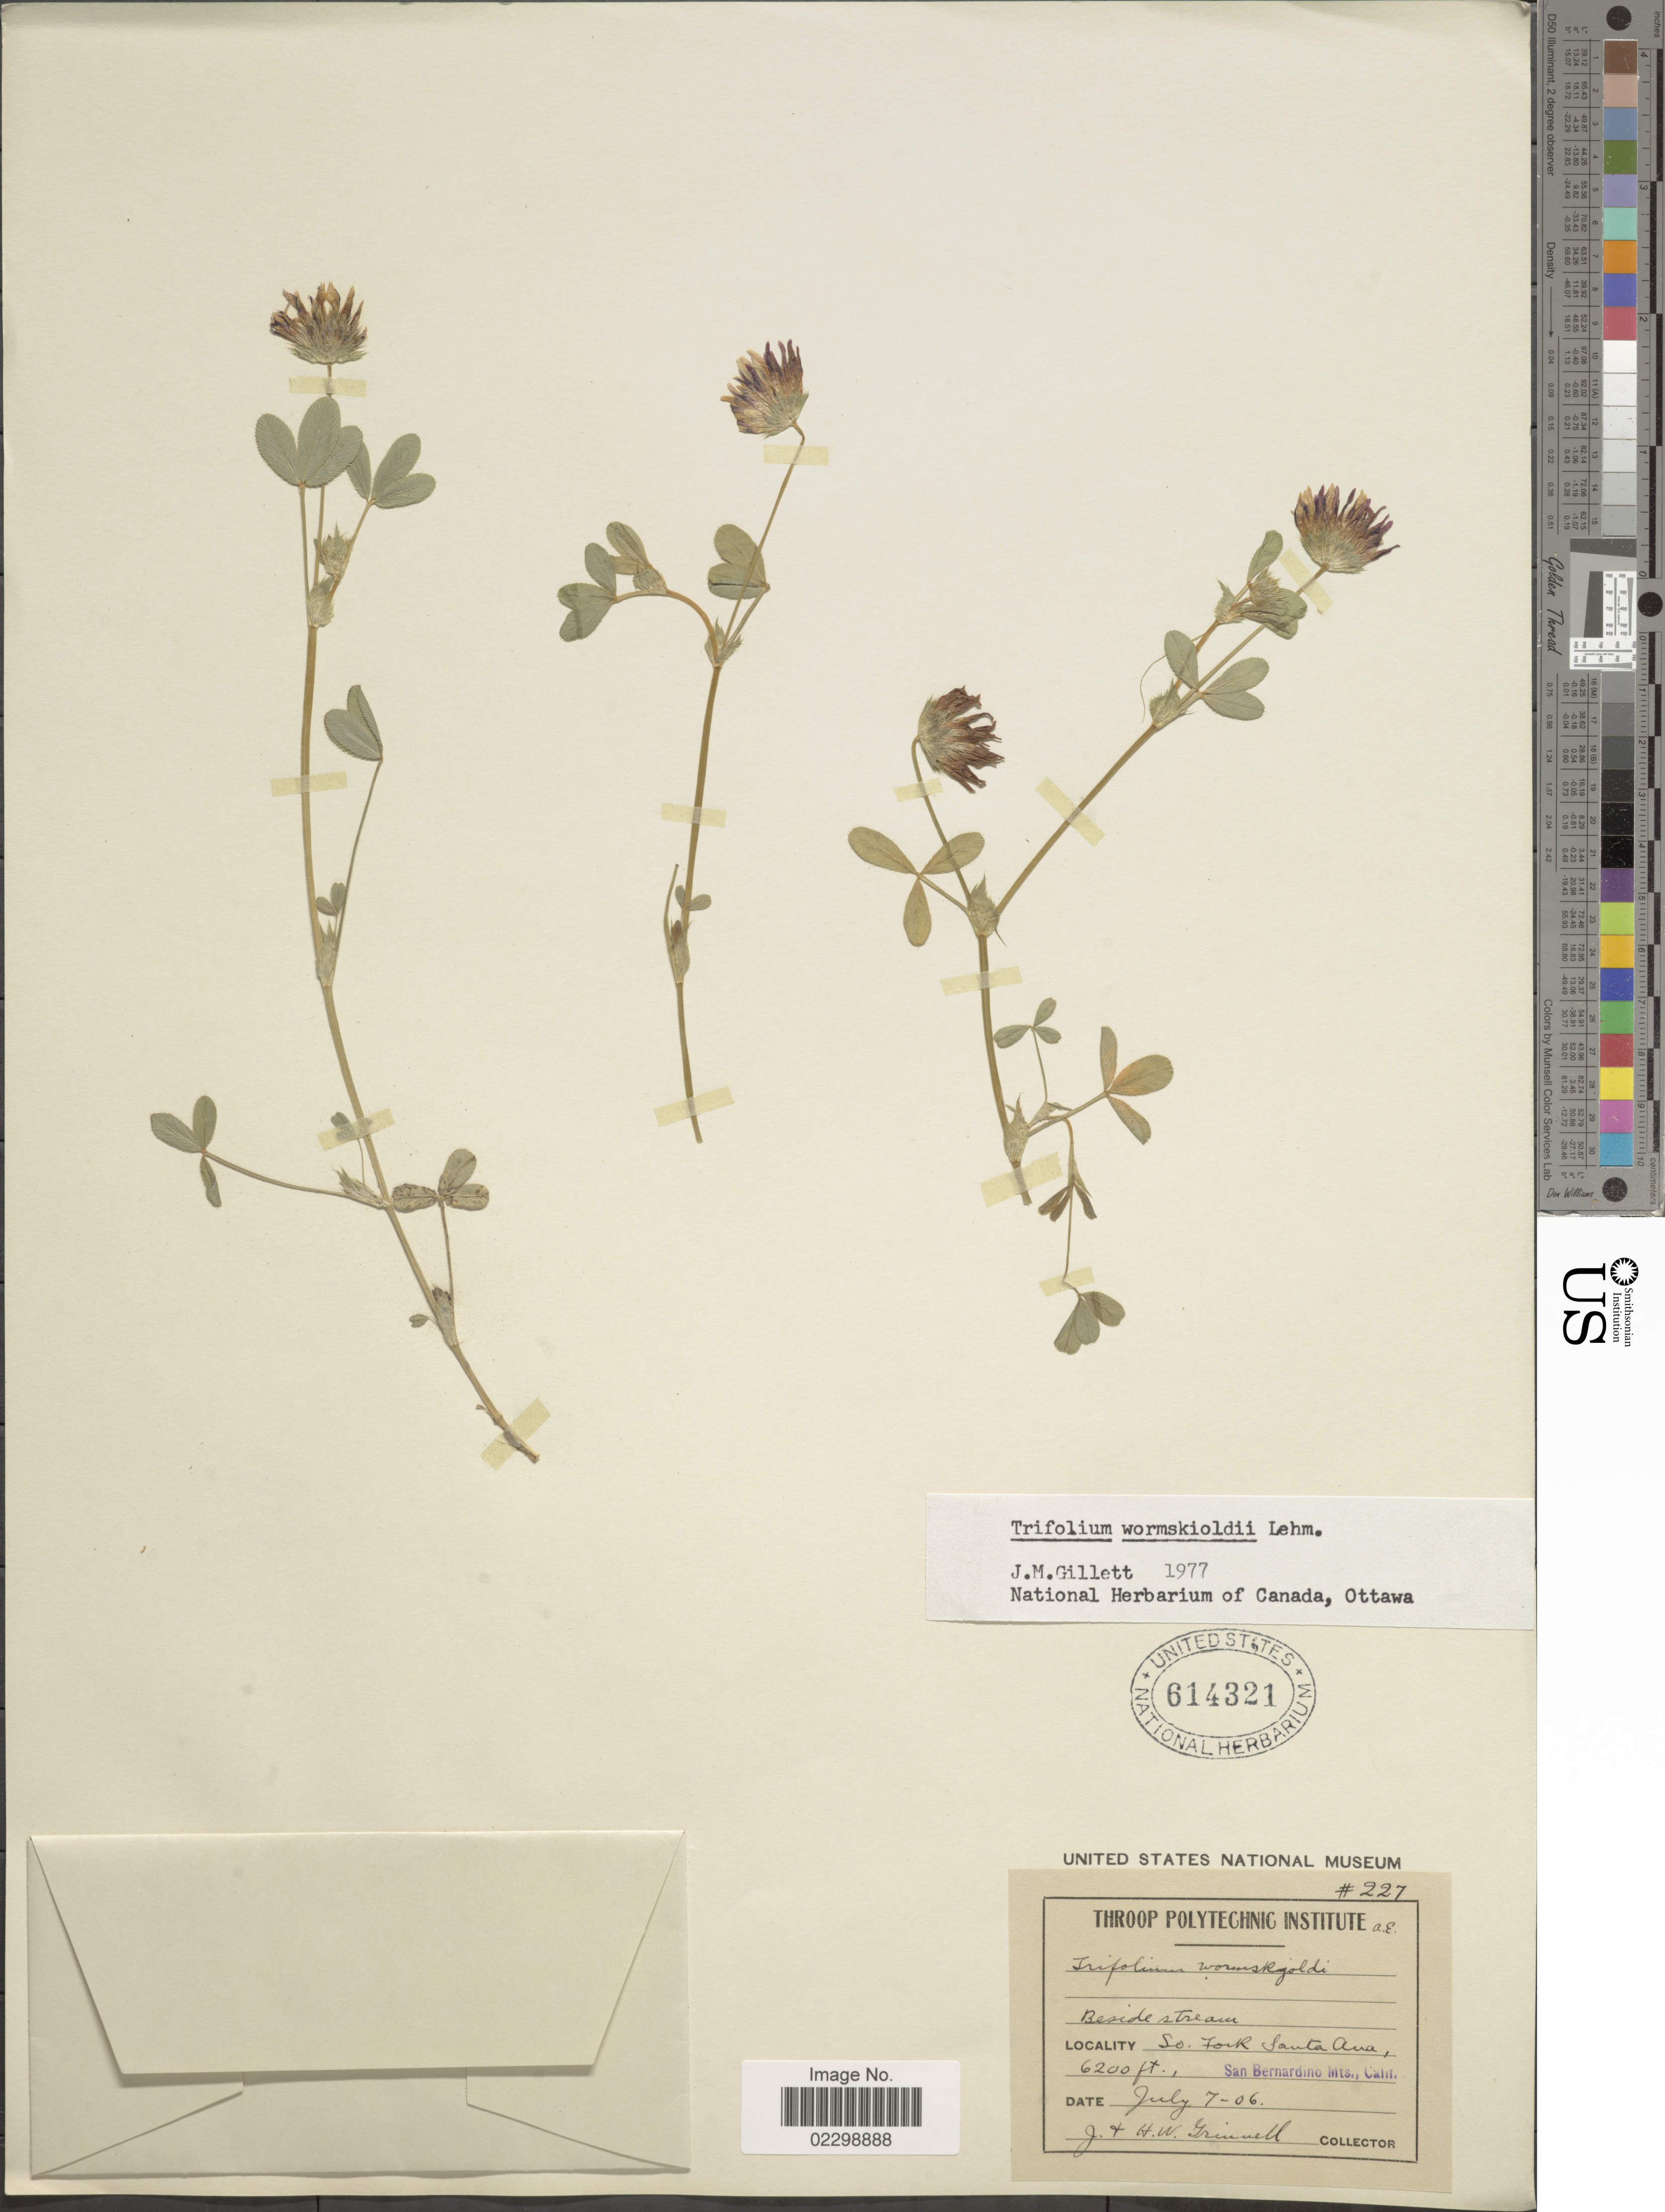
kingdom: Plantae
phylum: Tracheophyta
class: Magnoliopsida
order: Fabales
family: Fabaceae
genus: Trifolium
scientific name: Trifolium wormskioldii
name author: Lehm.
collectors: J. Grinnell & H. Grinnell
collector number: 227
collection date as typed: Transcribed d/m/y: 7/7/6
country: United States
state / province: California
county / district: San Bernardino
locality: So. Fork Santa Ana, San Bernardino County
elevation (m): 1890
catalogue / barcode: US 614321